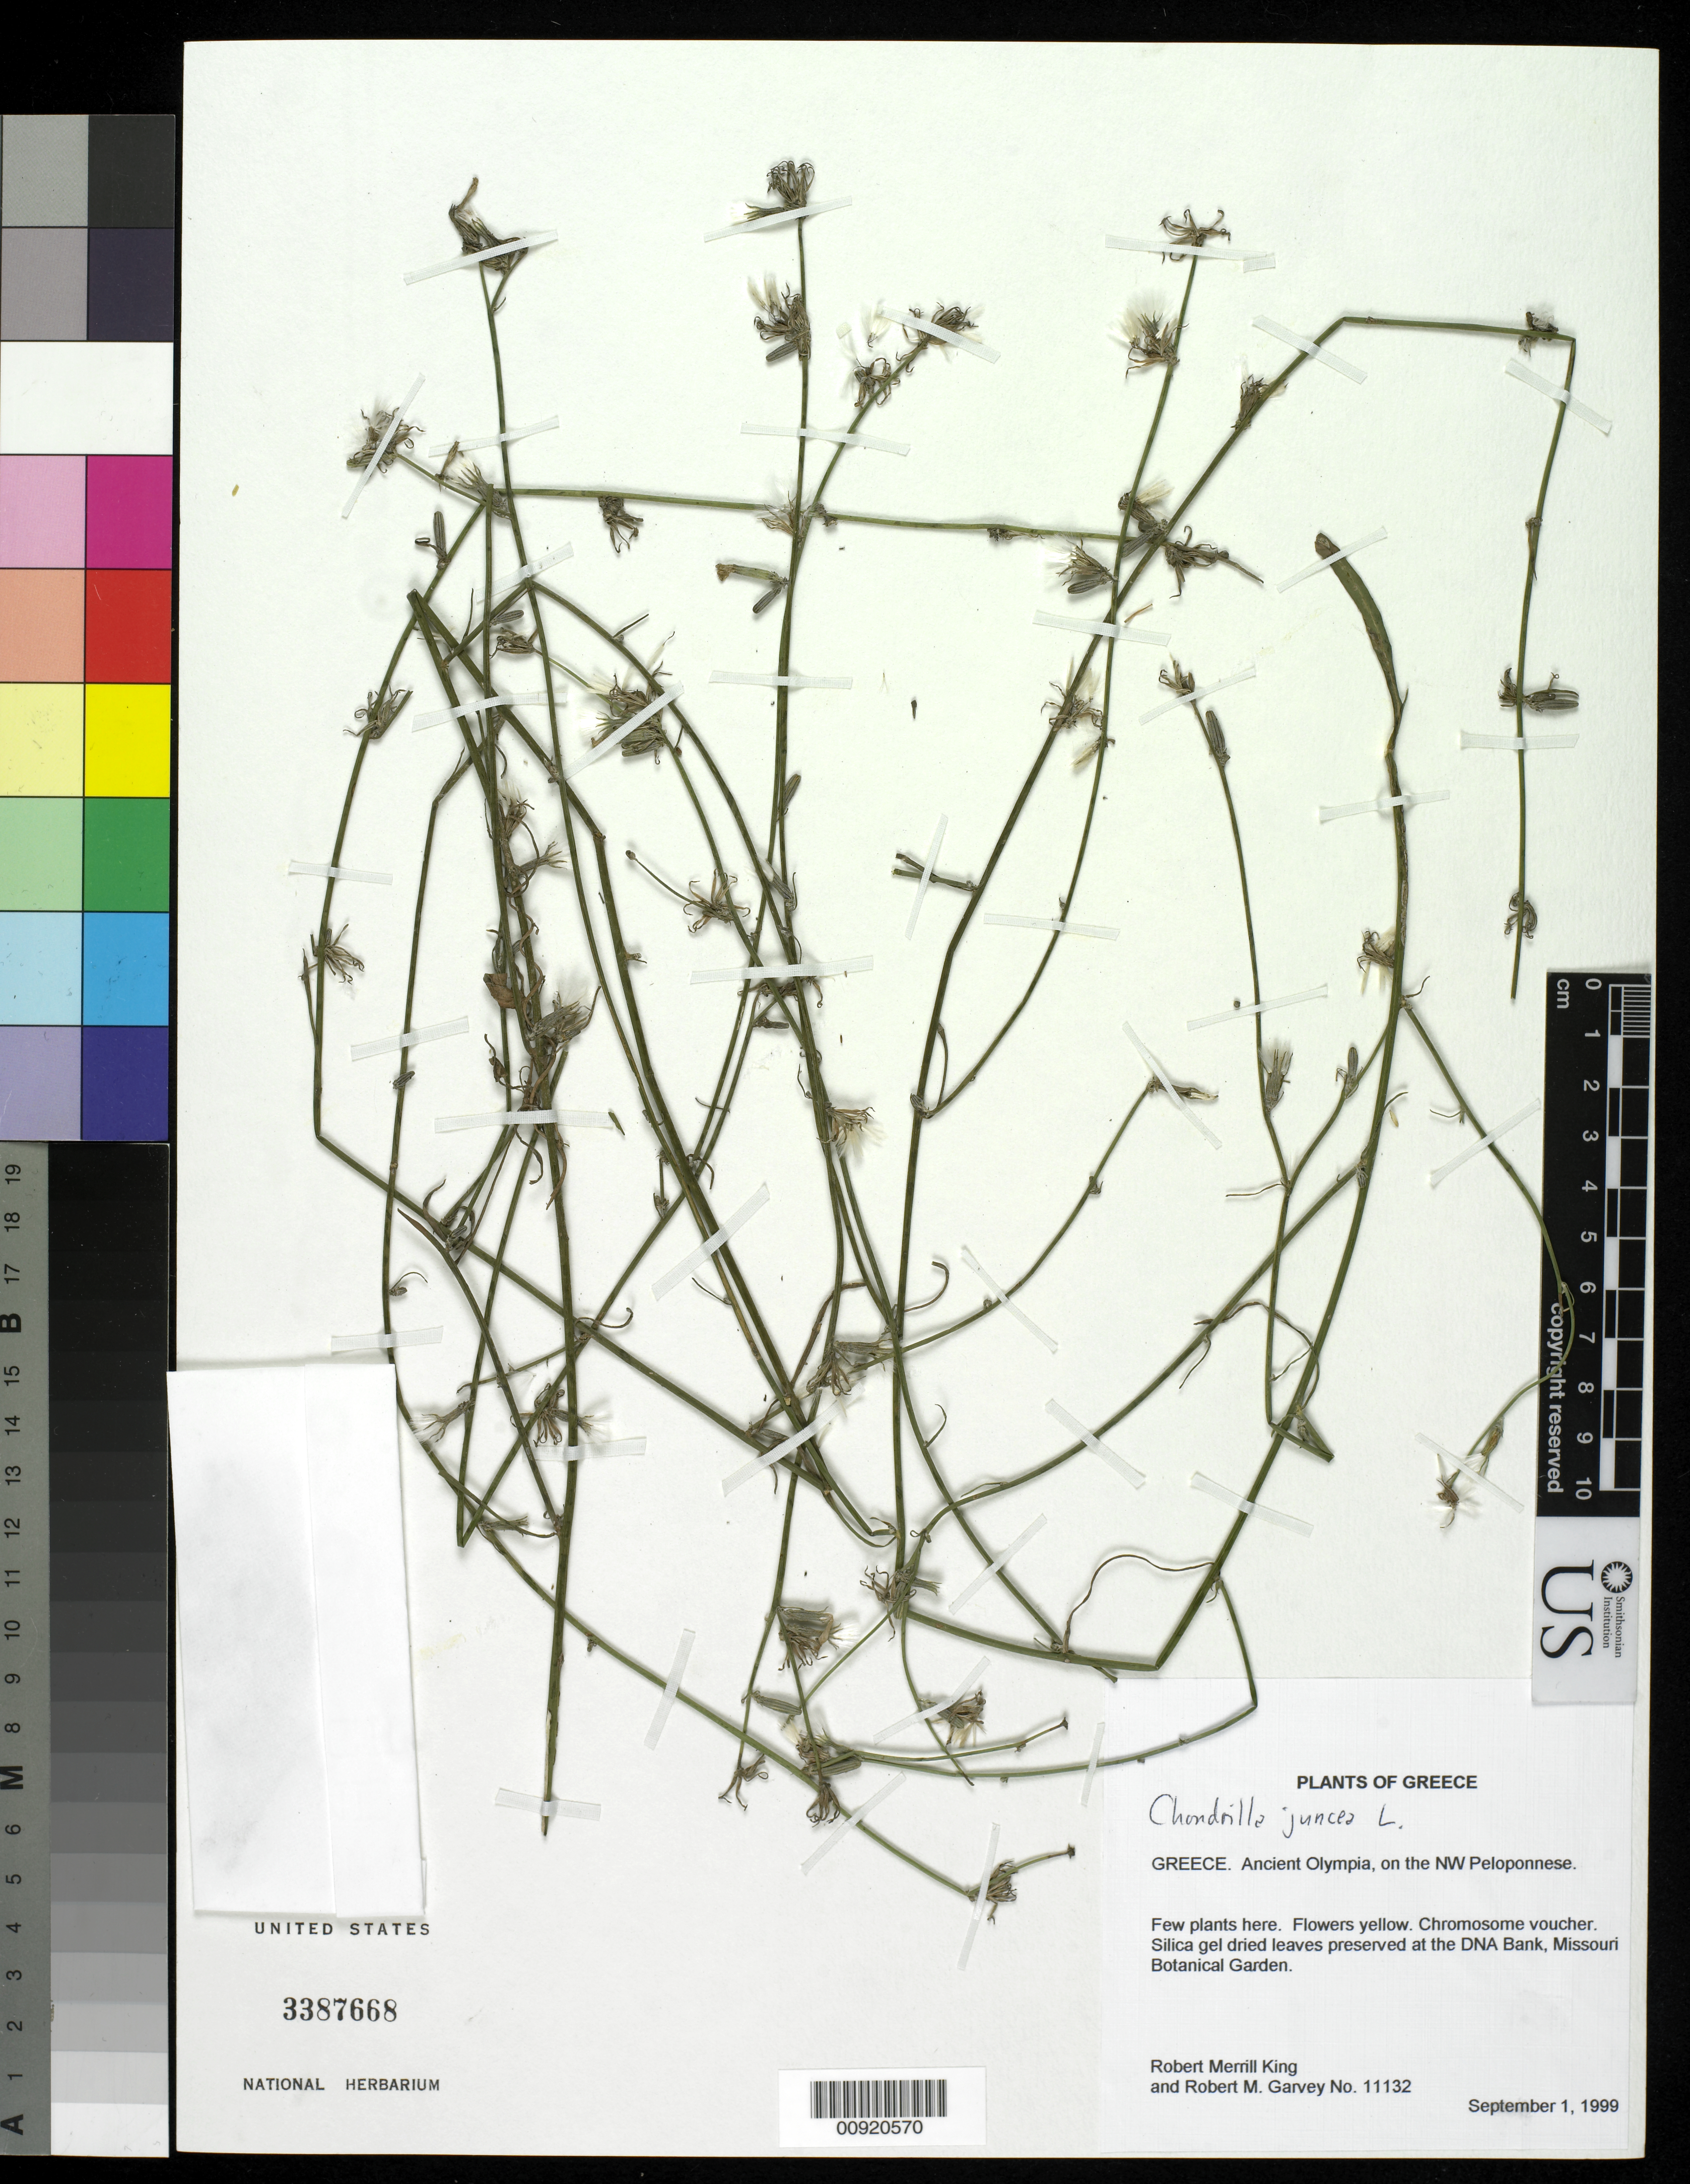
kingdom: Plantae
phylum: Tracheophyta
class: Magnoliopsida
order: Asterales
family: Asteraceae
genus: Chondrilla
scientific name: Chondrilla juncea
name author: L.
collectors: R. M. King & R. Garvey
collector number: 11132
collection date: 1999-09-01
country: Greece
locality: Ancient Olympia, on the NW Peloponnese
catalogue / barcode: US 3387668